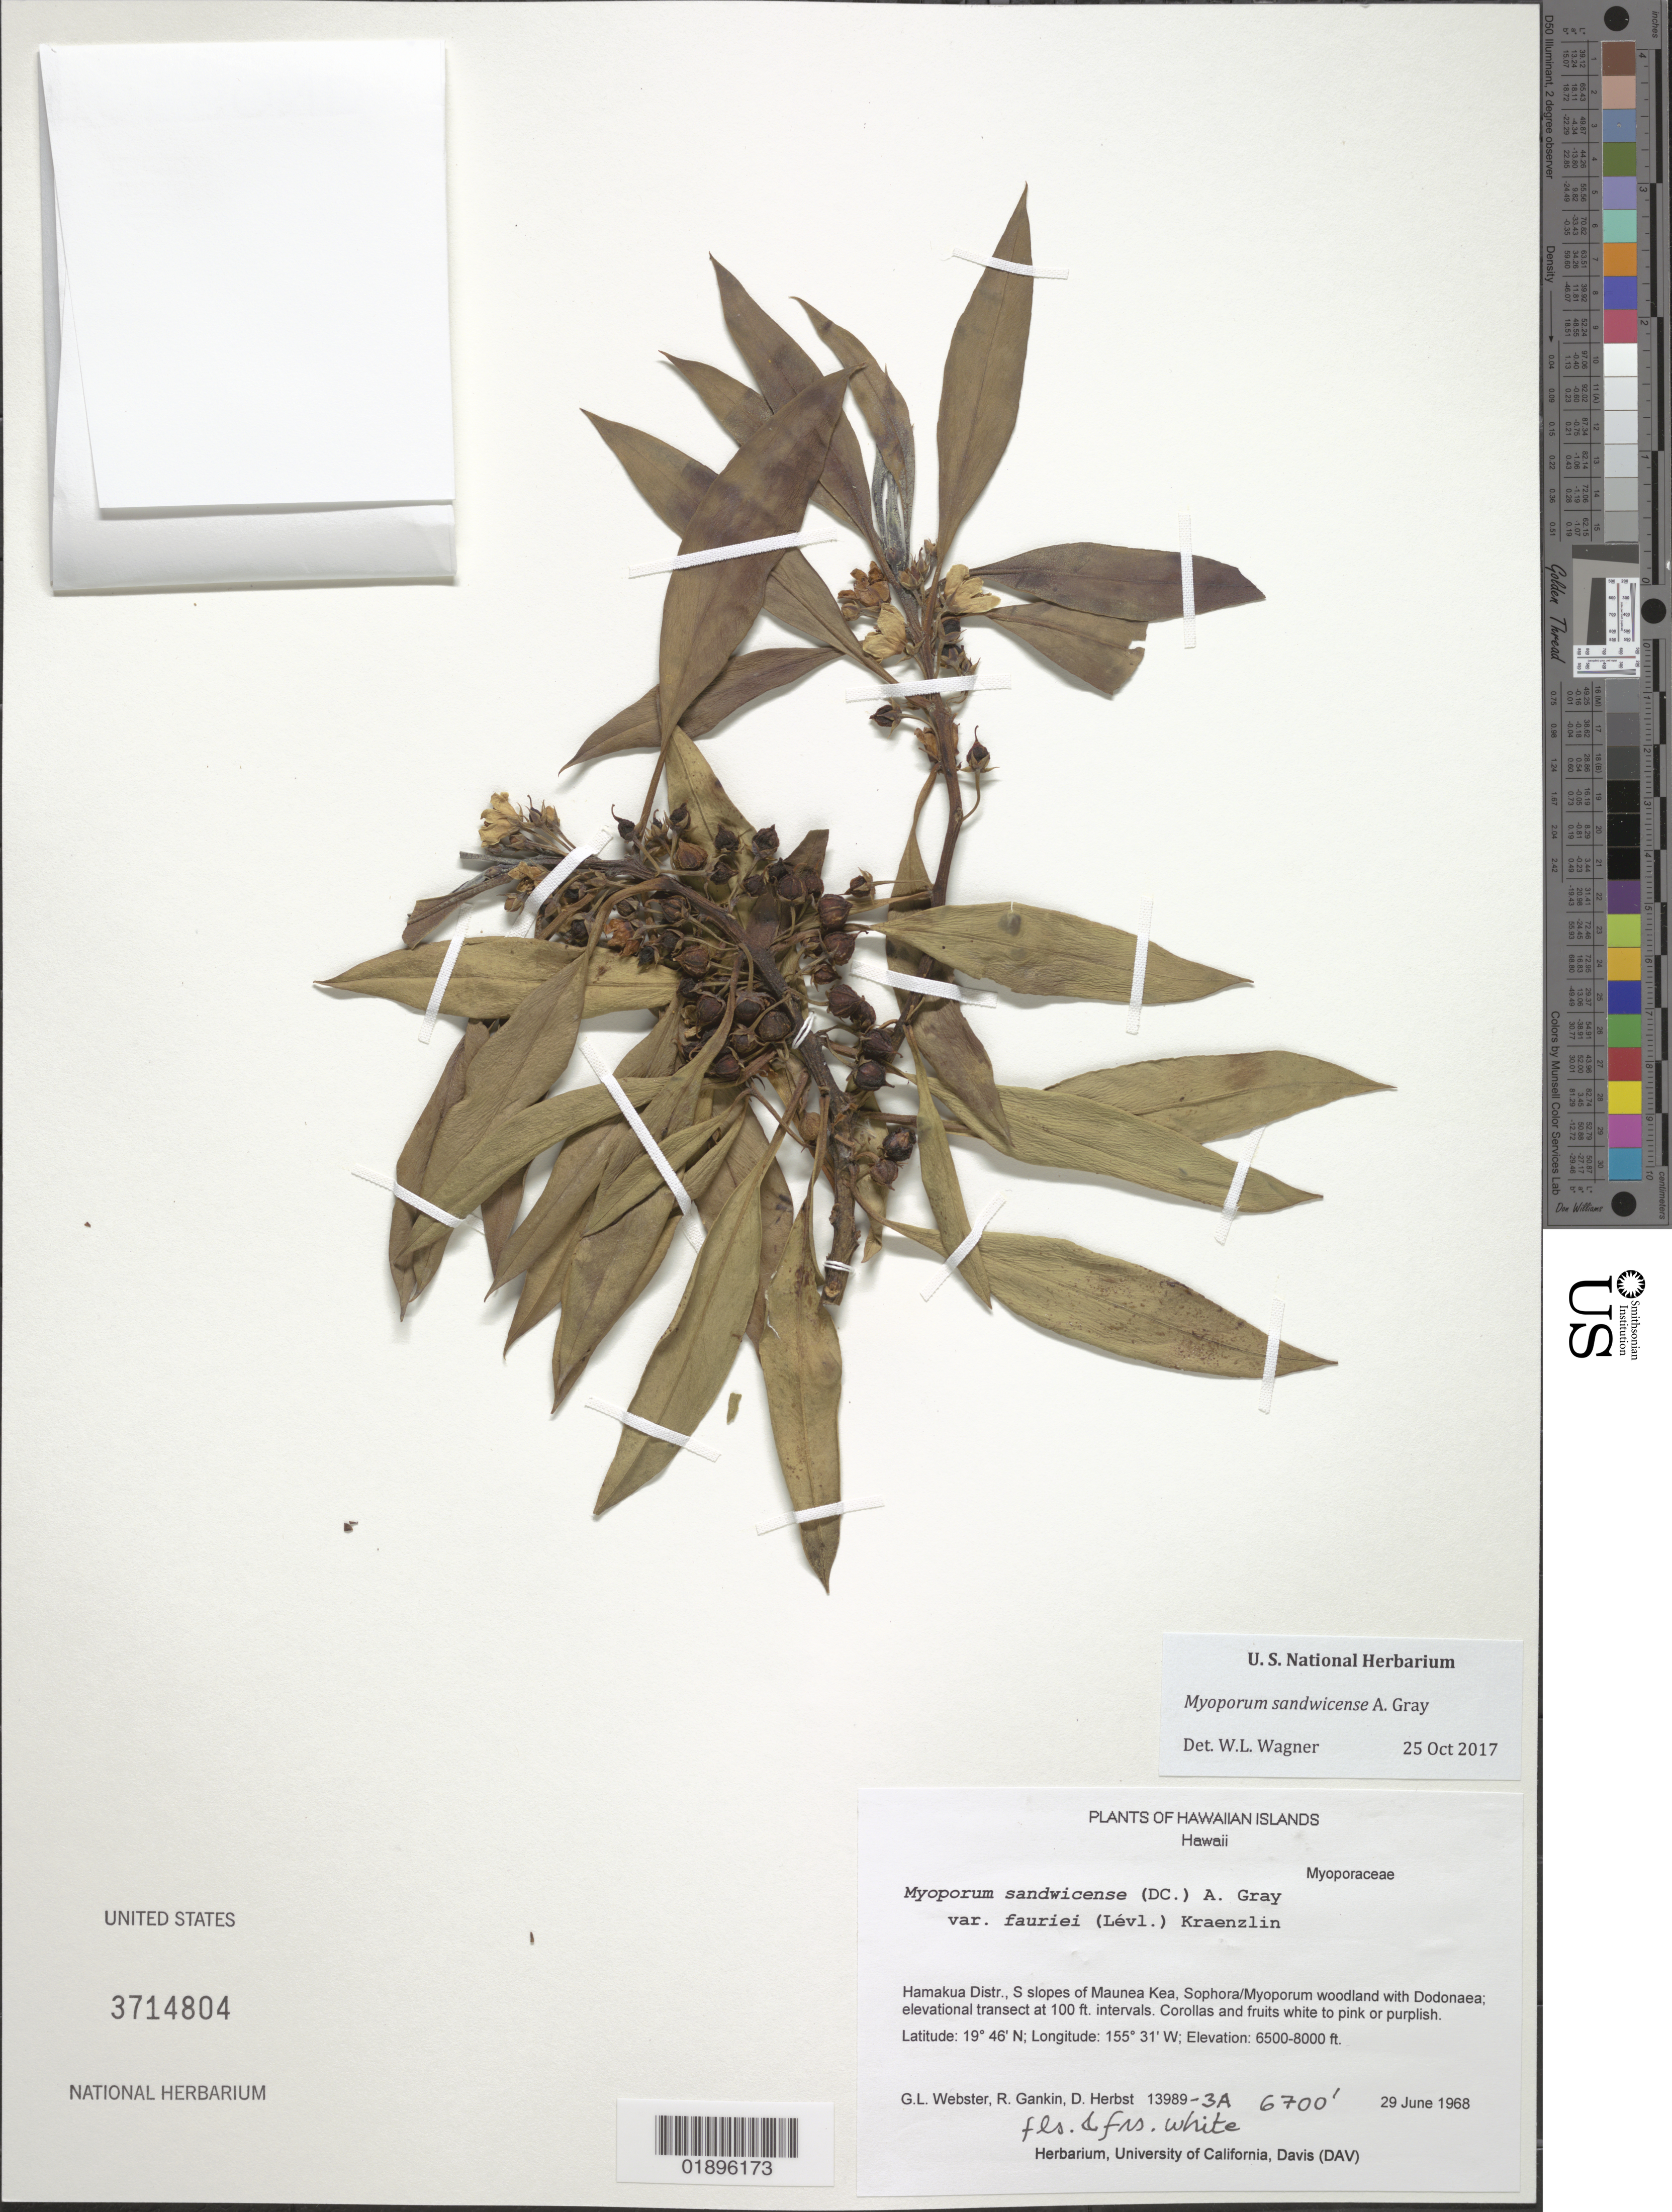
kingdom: Plantae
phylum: Tracheophyta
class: Magnoliopsida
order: Lamiales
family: Scrophulariaceae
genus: Myoporum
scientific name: Myoporum sandwicense subsp. sandwicense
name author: A. Gray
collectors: G. L. Webster, R. Gankin & D. R. Herbst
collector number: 13989-3A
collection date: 1968-06-29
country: United States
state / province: Hawaii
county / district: Hawaii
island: Hawaii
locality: Hamakua District, S slopes of Maunea Kea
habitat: Woodland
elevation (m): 2042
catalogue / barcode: US 3714804